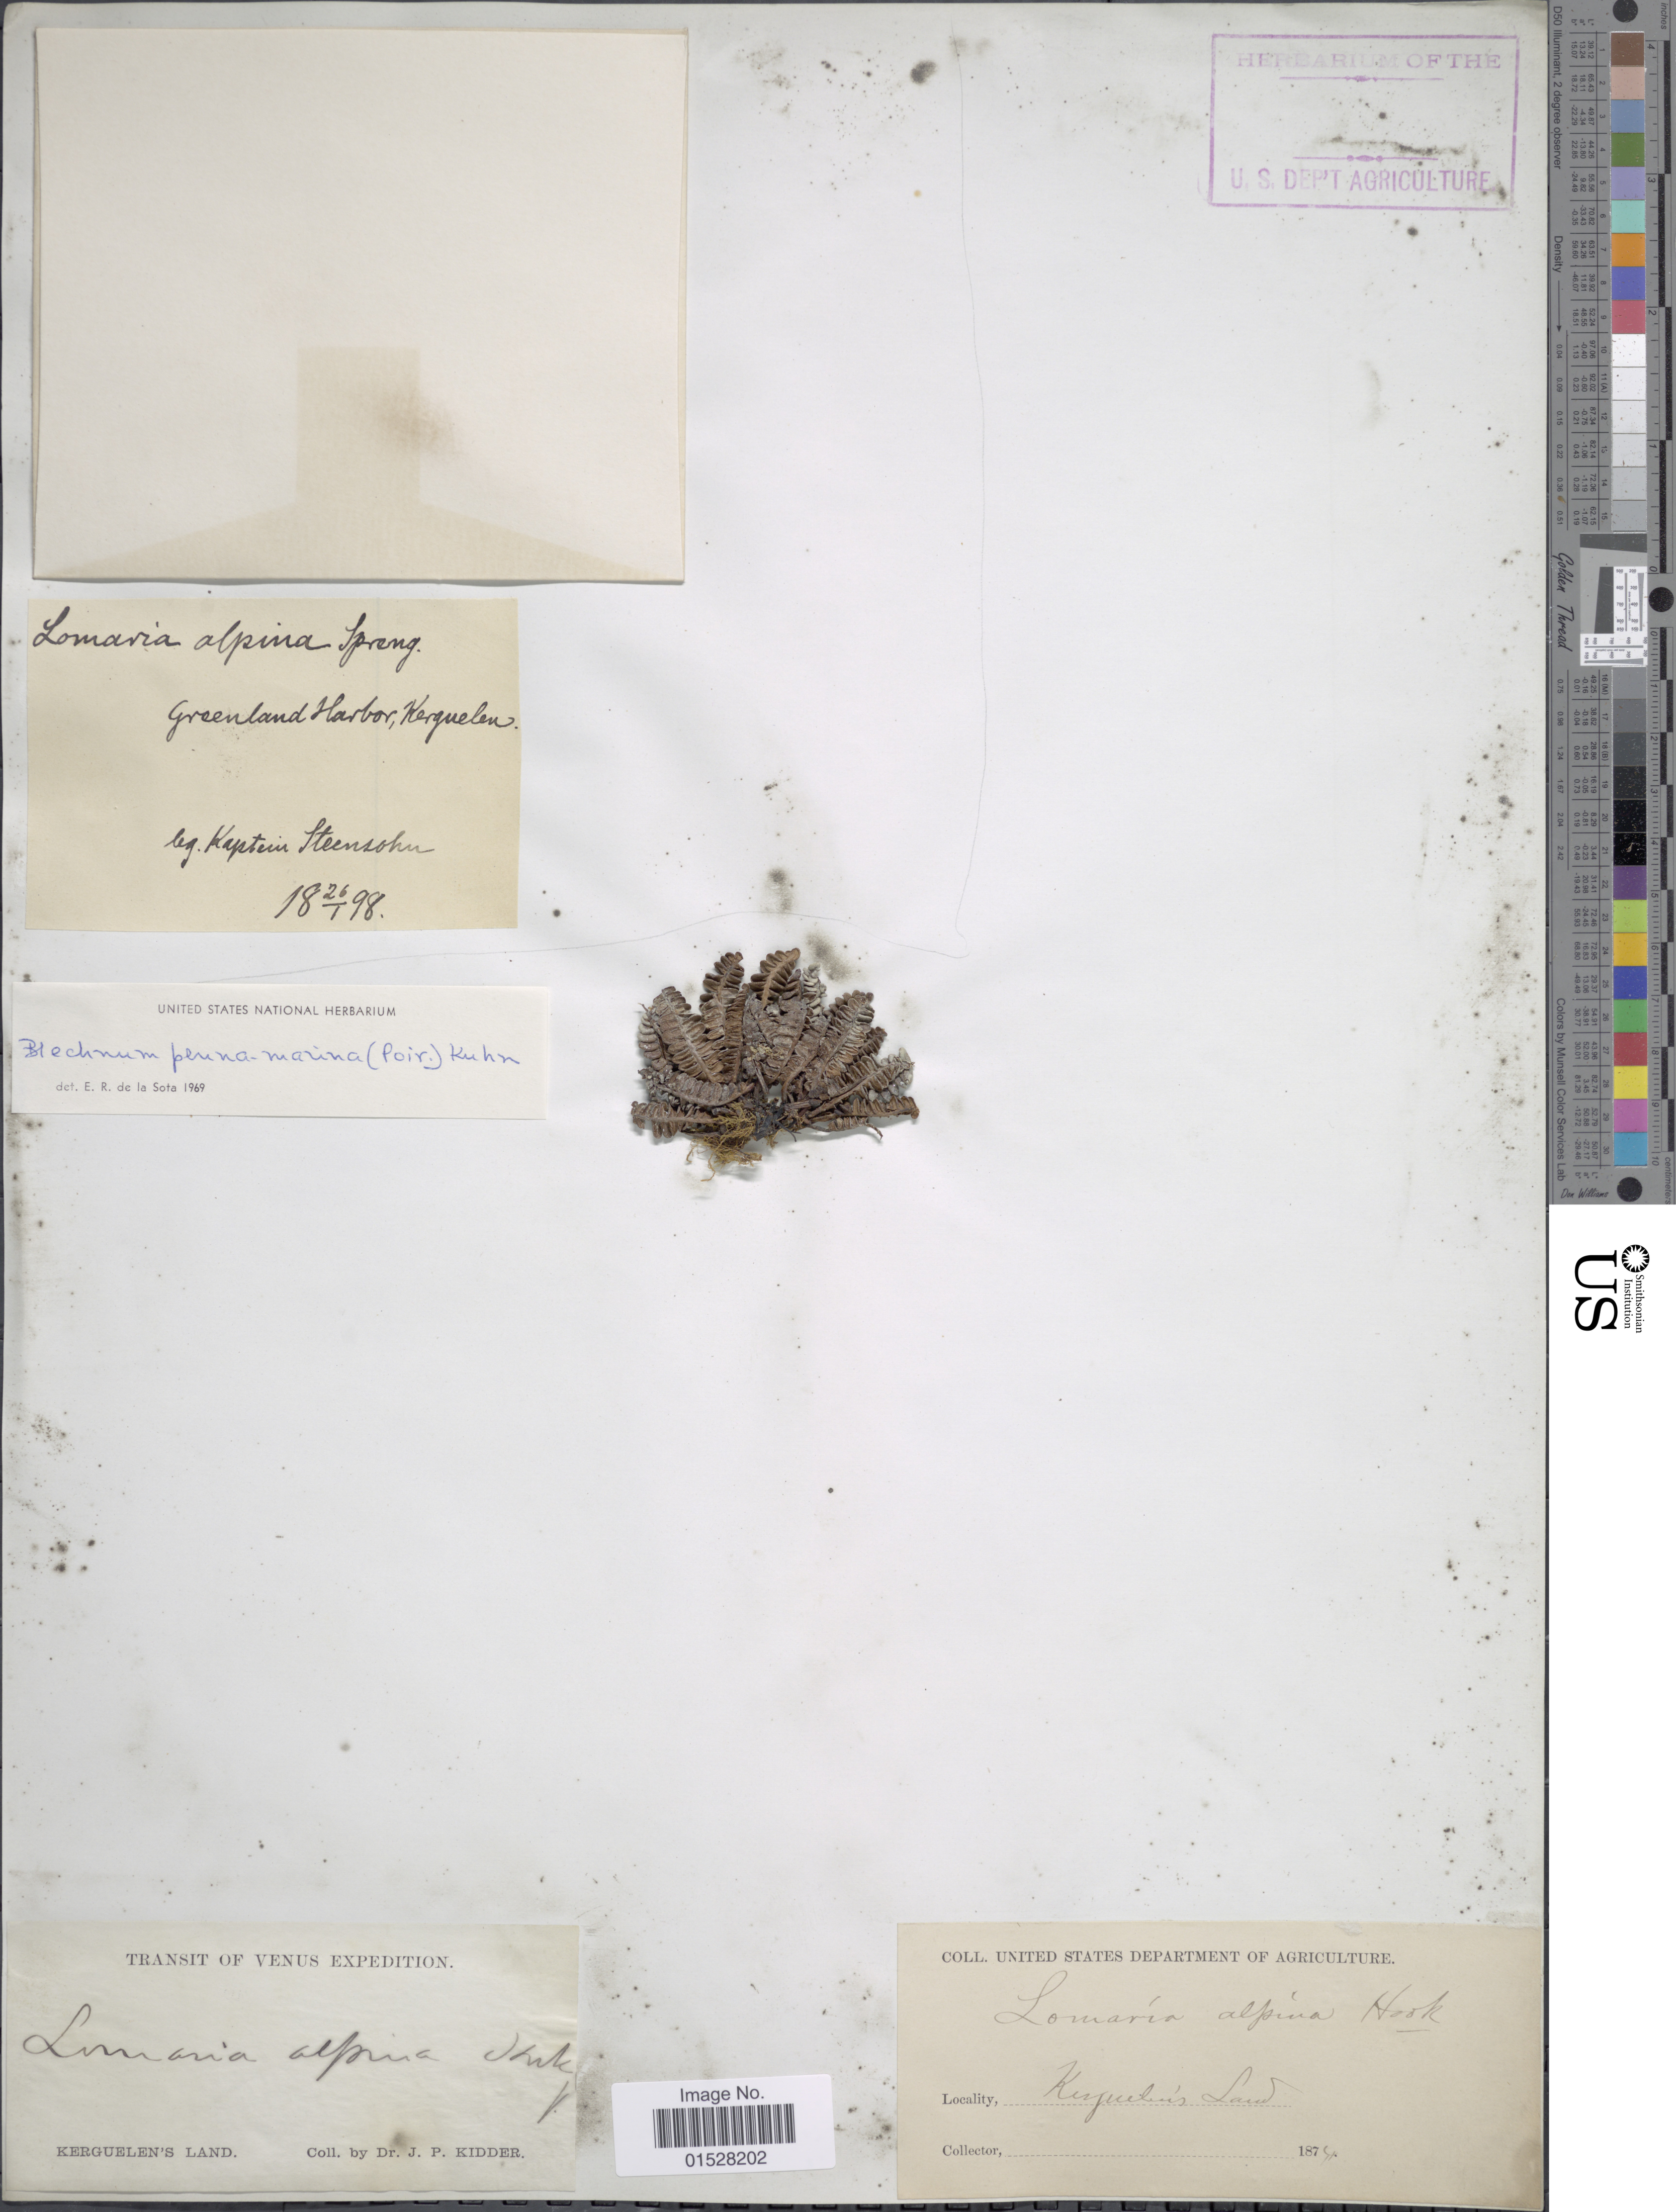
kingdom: Plantae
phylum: Tracheophyta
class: Polypodiopsida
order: Polypodiales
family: Blechnaceae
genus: Blechnum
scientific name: Blechnum penna-marina subsp. alpina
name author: T.C. Chambers & P. A. Farrant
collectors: J.P. Kidder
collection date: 1875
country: French Southern Territories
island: Kerguelen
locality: Greenland Harbor, Kerguelen's Land.